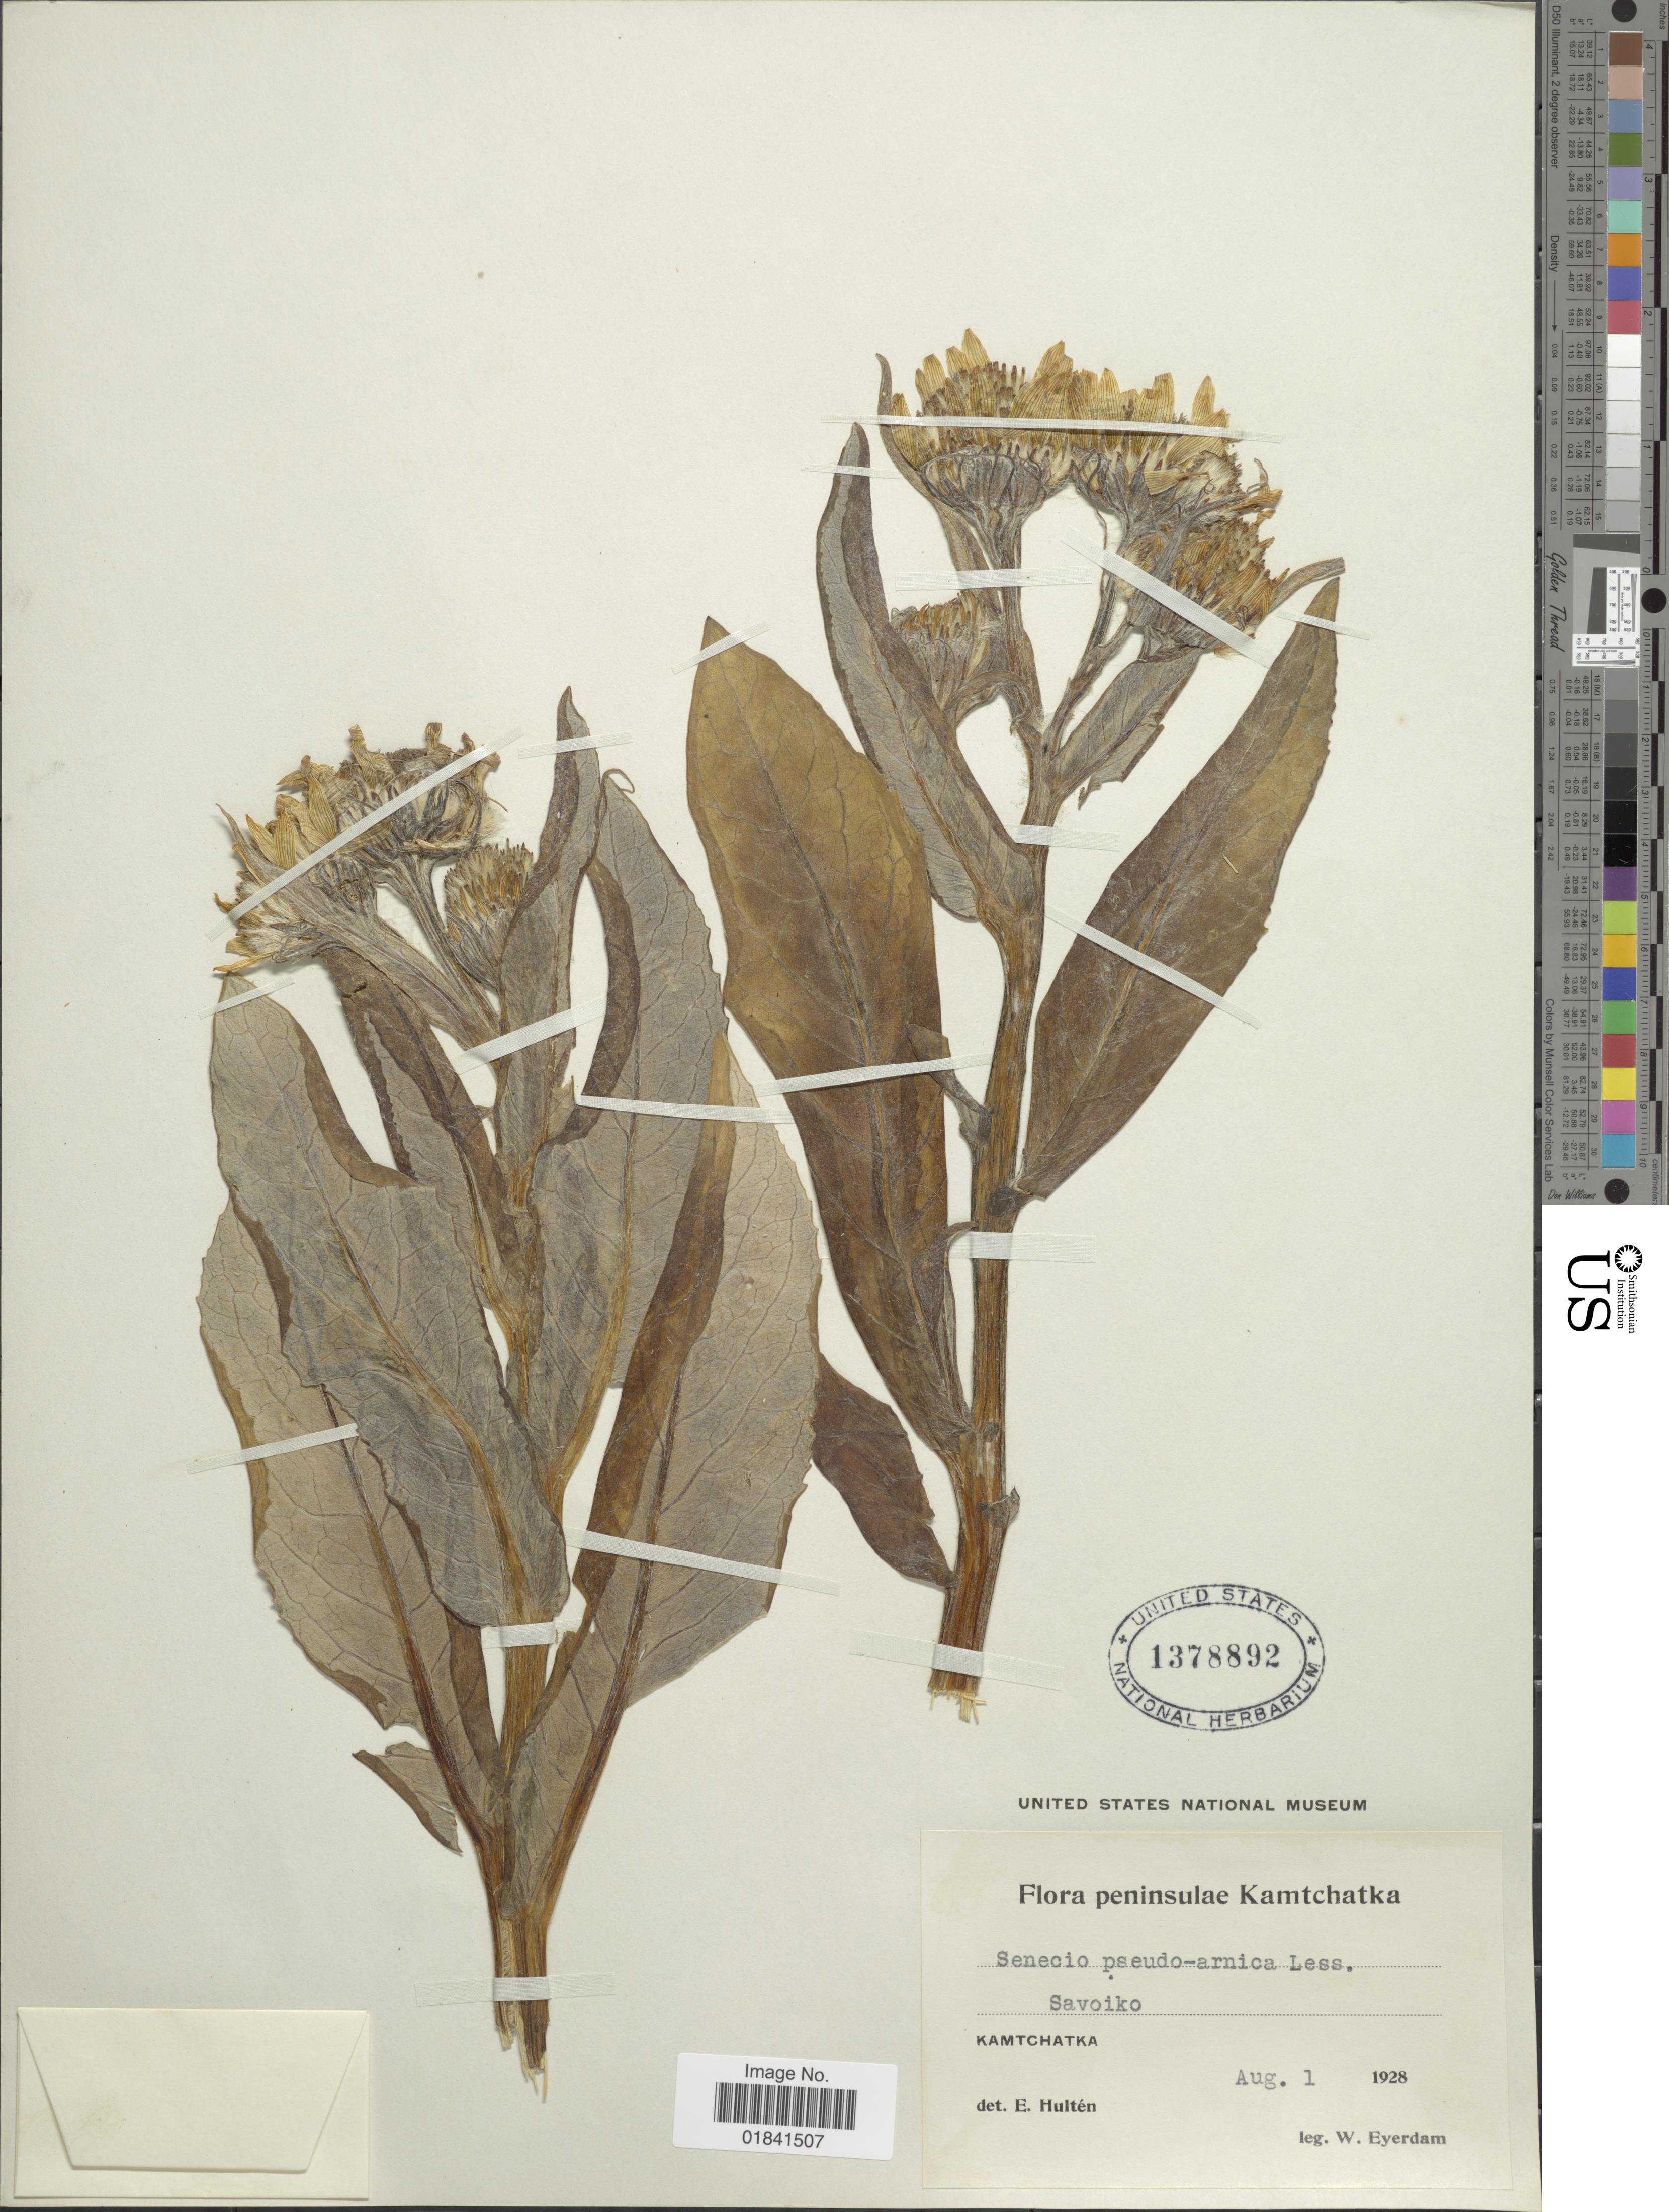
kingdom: Plantae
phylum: Tracheophyta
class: Magnoliopsida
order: Asterales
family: Asteraceae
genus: Senecio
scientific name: Senecio pseudoarnica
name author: Less.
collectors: W. J. Eyerdam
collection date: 1928-08-01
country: Russian Federation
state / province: Kamchatka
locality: Kamchatka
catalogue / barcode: US 1378892